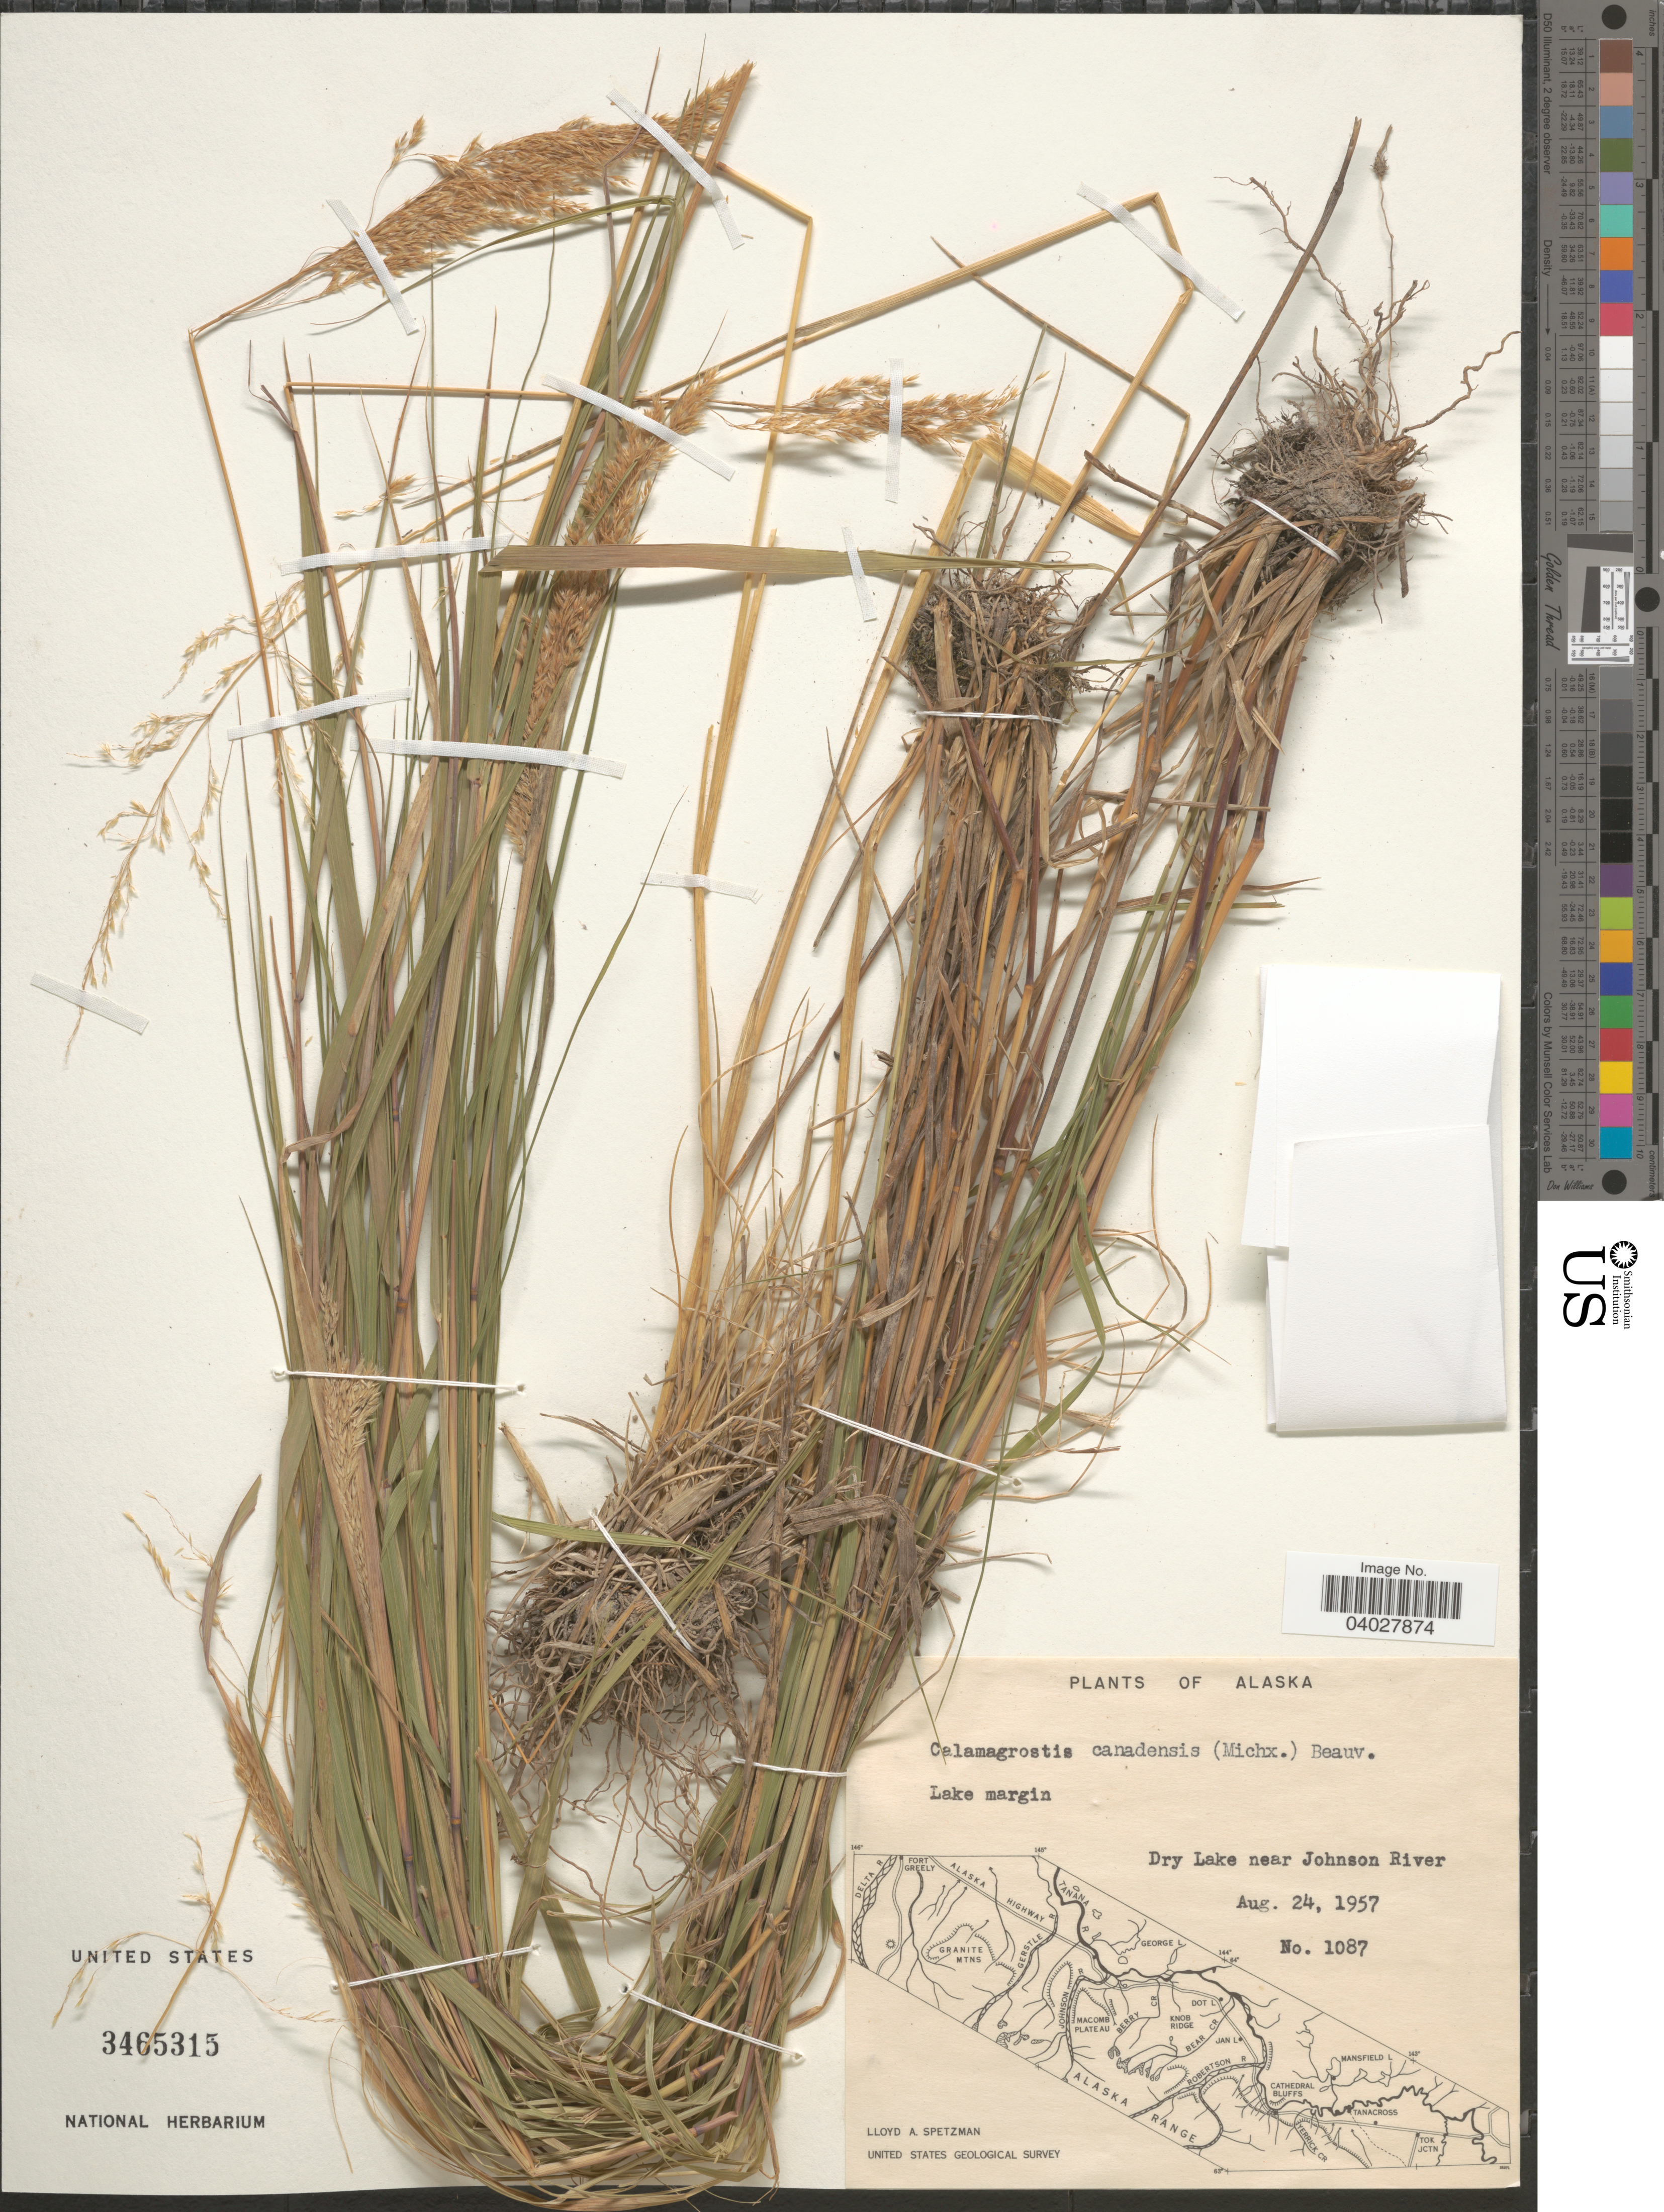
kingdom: Plantae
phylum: Tracheophyta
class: Liliopsida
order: Poales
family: Poaceae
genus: Calamagrostis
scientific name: Calamagrostis canadensis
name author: (Michx.) P. Beauv.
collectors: L. Spetzman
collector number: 1087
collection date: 1957-08-24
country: United States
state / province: Alaska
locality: Lake margin. Dry Lake near Johnson River.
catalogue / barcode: US 3465315